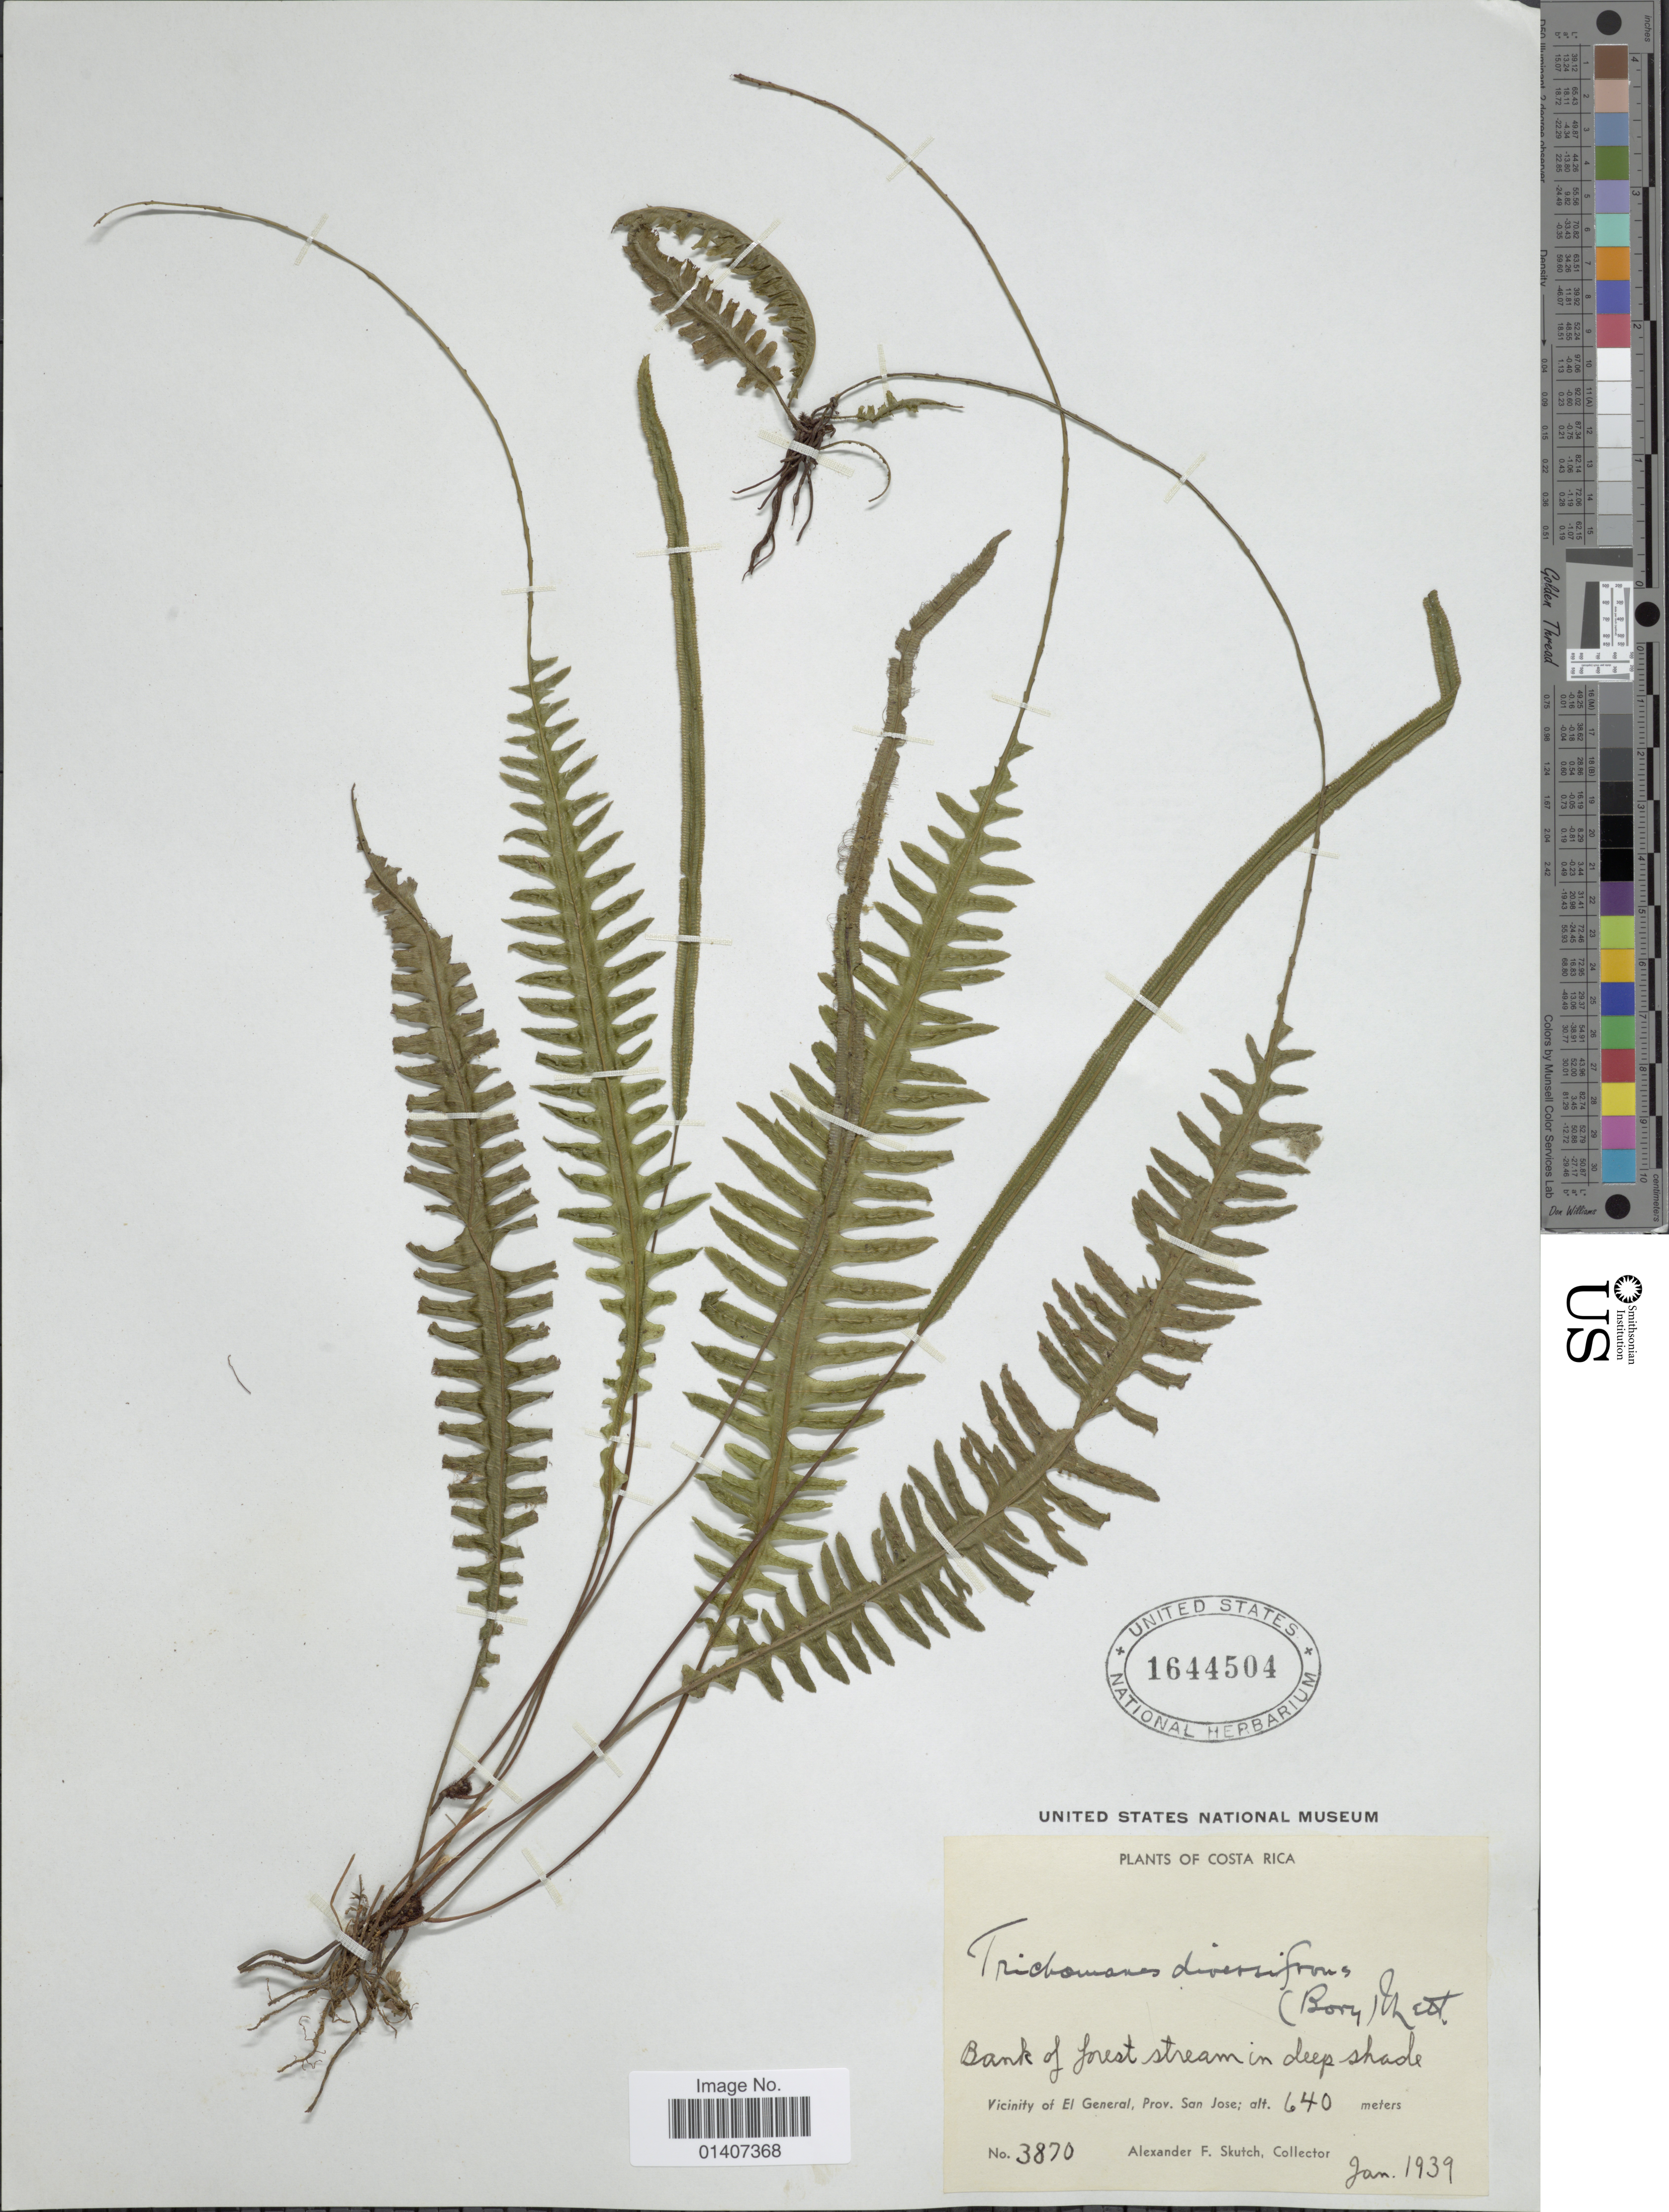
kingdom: Plantae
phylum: Tracheophyta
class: Polypodiopsida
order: Hymenophyllales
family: Hymenophyllaceae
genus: Trichomanes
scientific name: Trichomanes diversifrons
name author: (Bory) Mett. ex Sadeb.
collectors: A. F. Skutch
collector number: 3870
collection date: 1939-01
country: Costa Rica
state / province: San José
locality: Bank of forest stream in deep shade, Vicinity of El General, Prov. San Jose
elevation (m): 640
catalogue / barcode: US 1644504